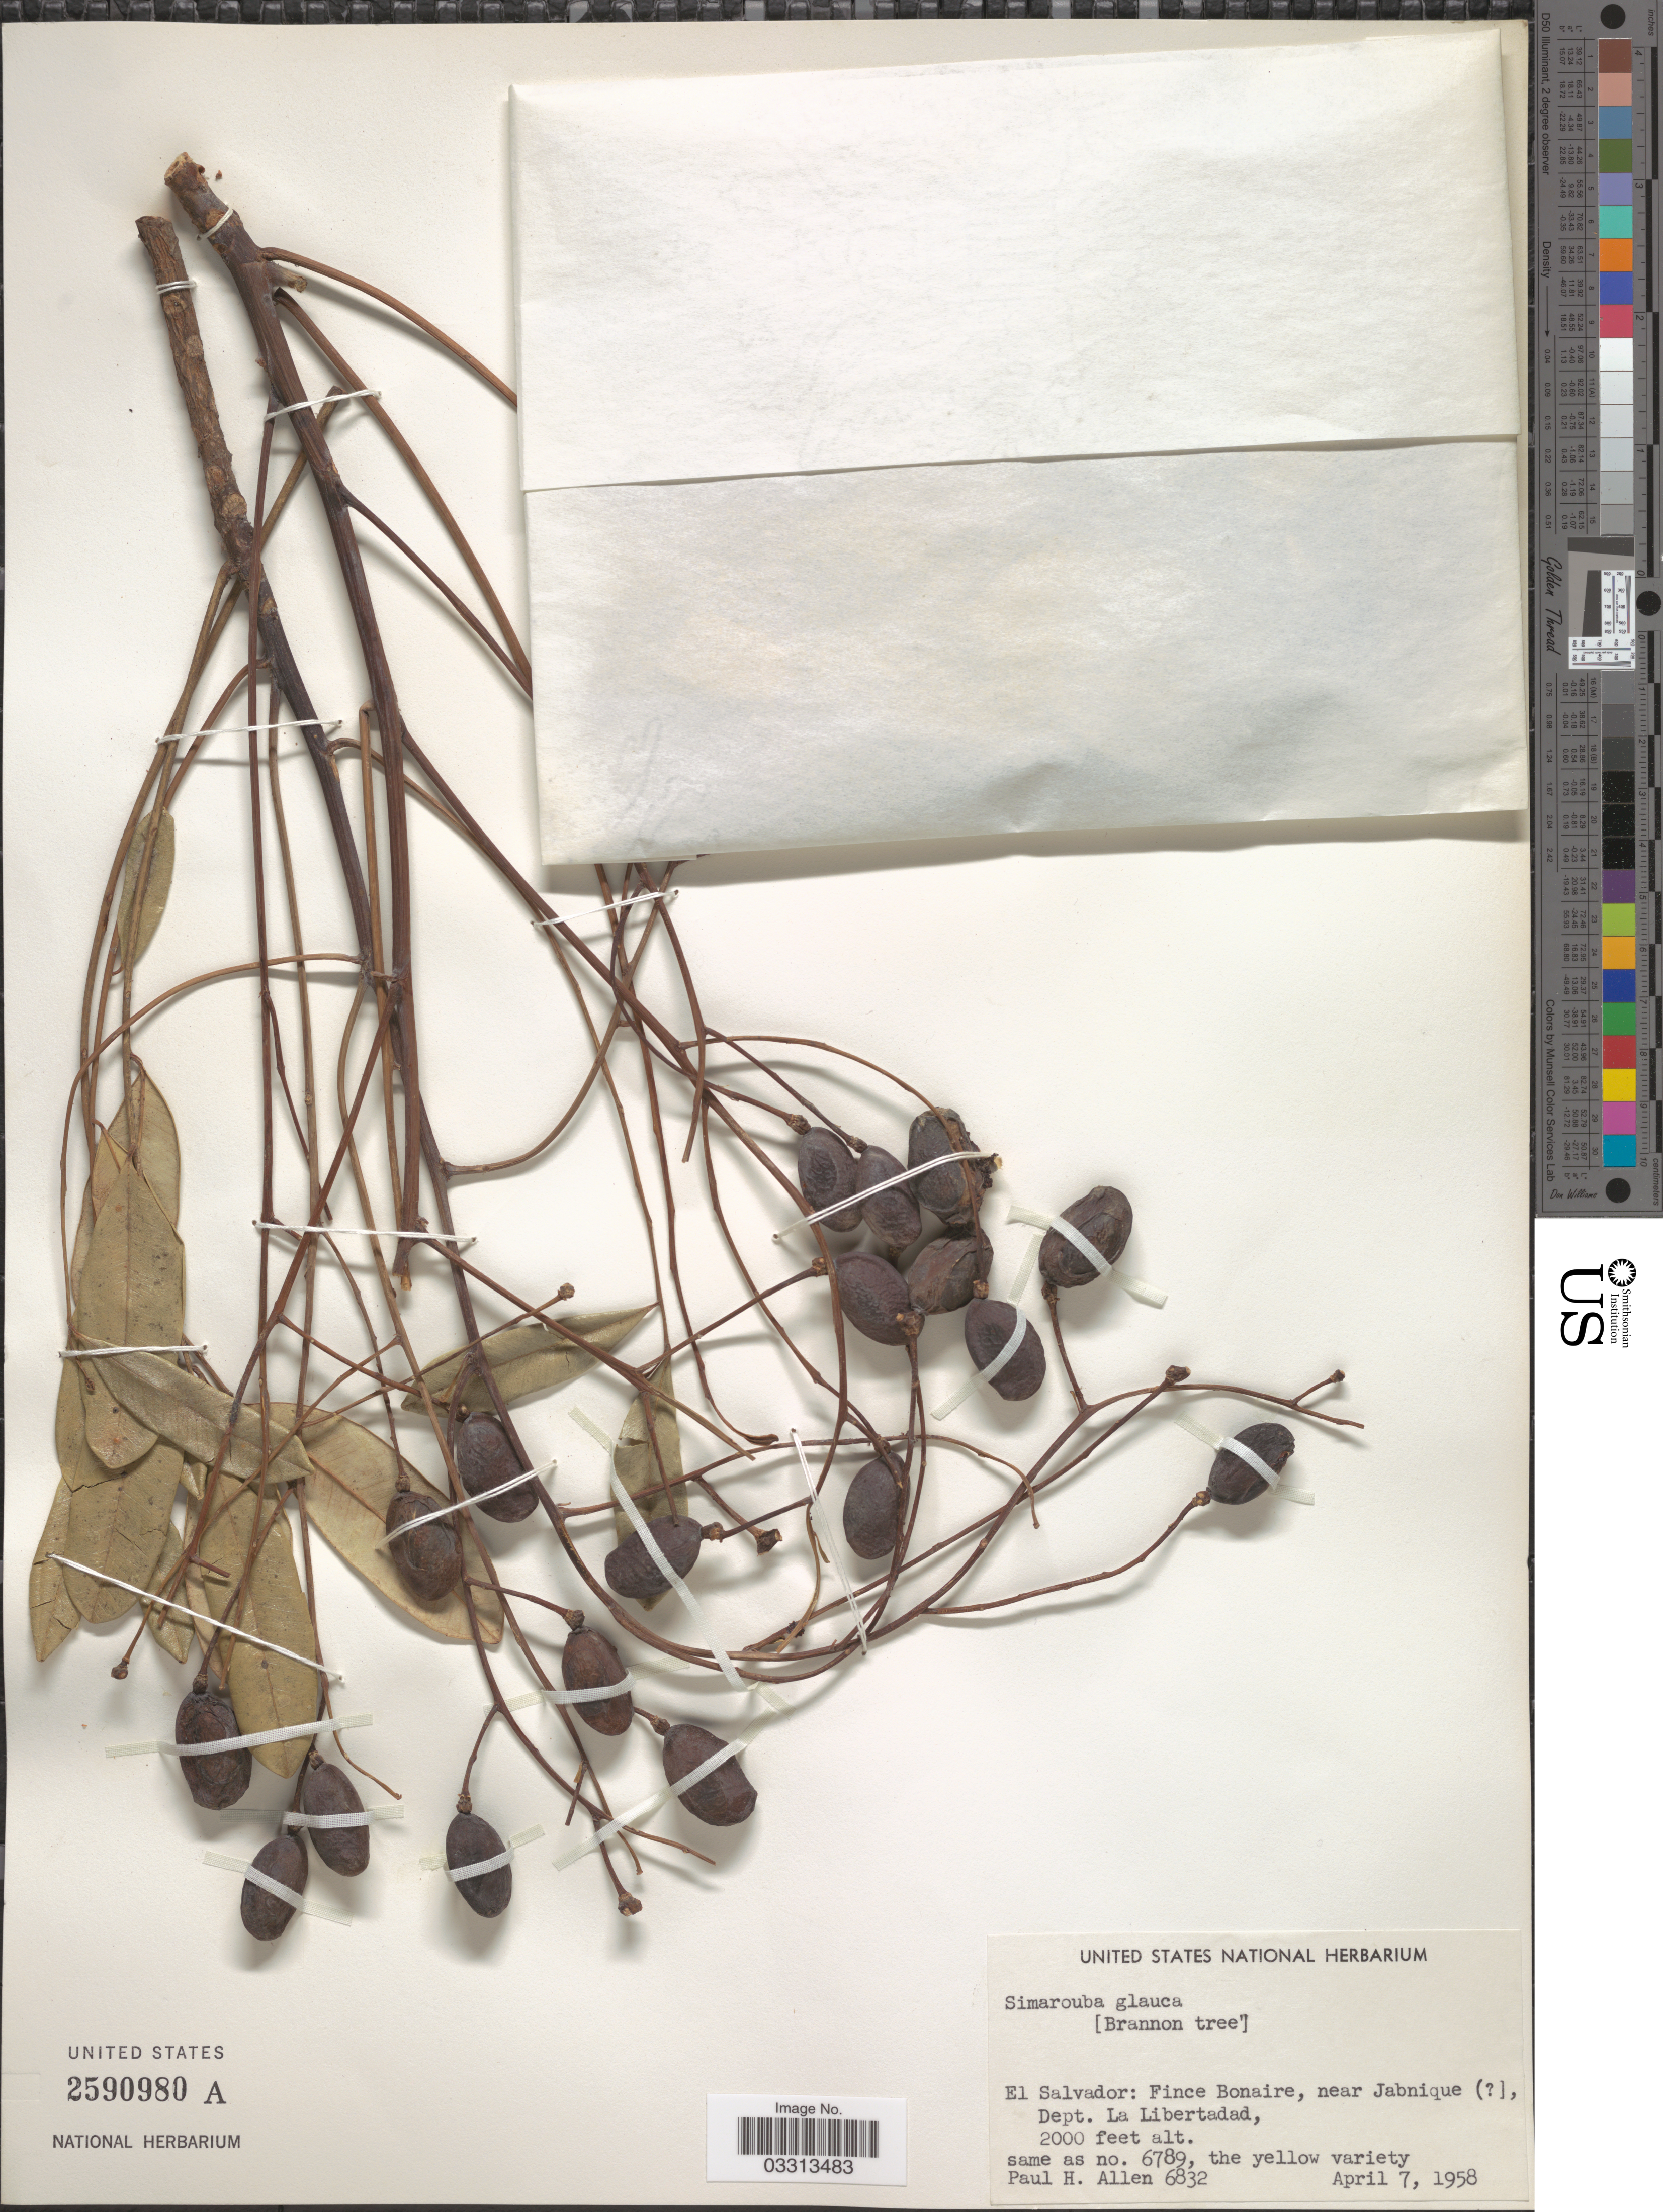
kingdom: Plantae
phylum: Tracheophyta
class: Magnoliopsida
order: Sapindales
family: Simaroubaceae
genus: Simarouba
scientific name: Simarouba glauca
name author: DC.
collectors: P. H. Allen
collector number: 6832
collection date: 1958-04-07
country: El Salvador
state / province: La Libertad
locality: Fince Bonaire, near Jabnique ( [unsure placement]], Dept. La Libertad.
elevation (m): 610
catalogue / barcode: US 2590980A